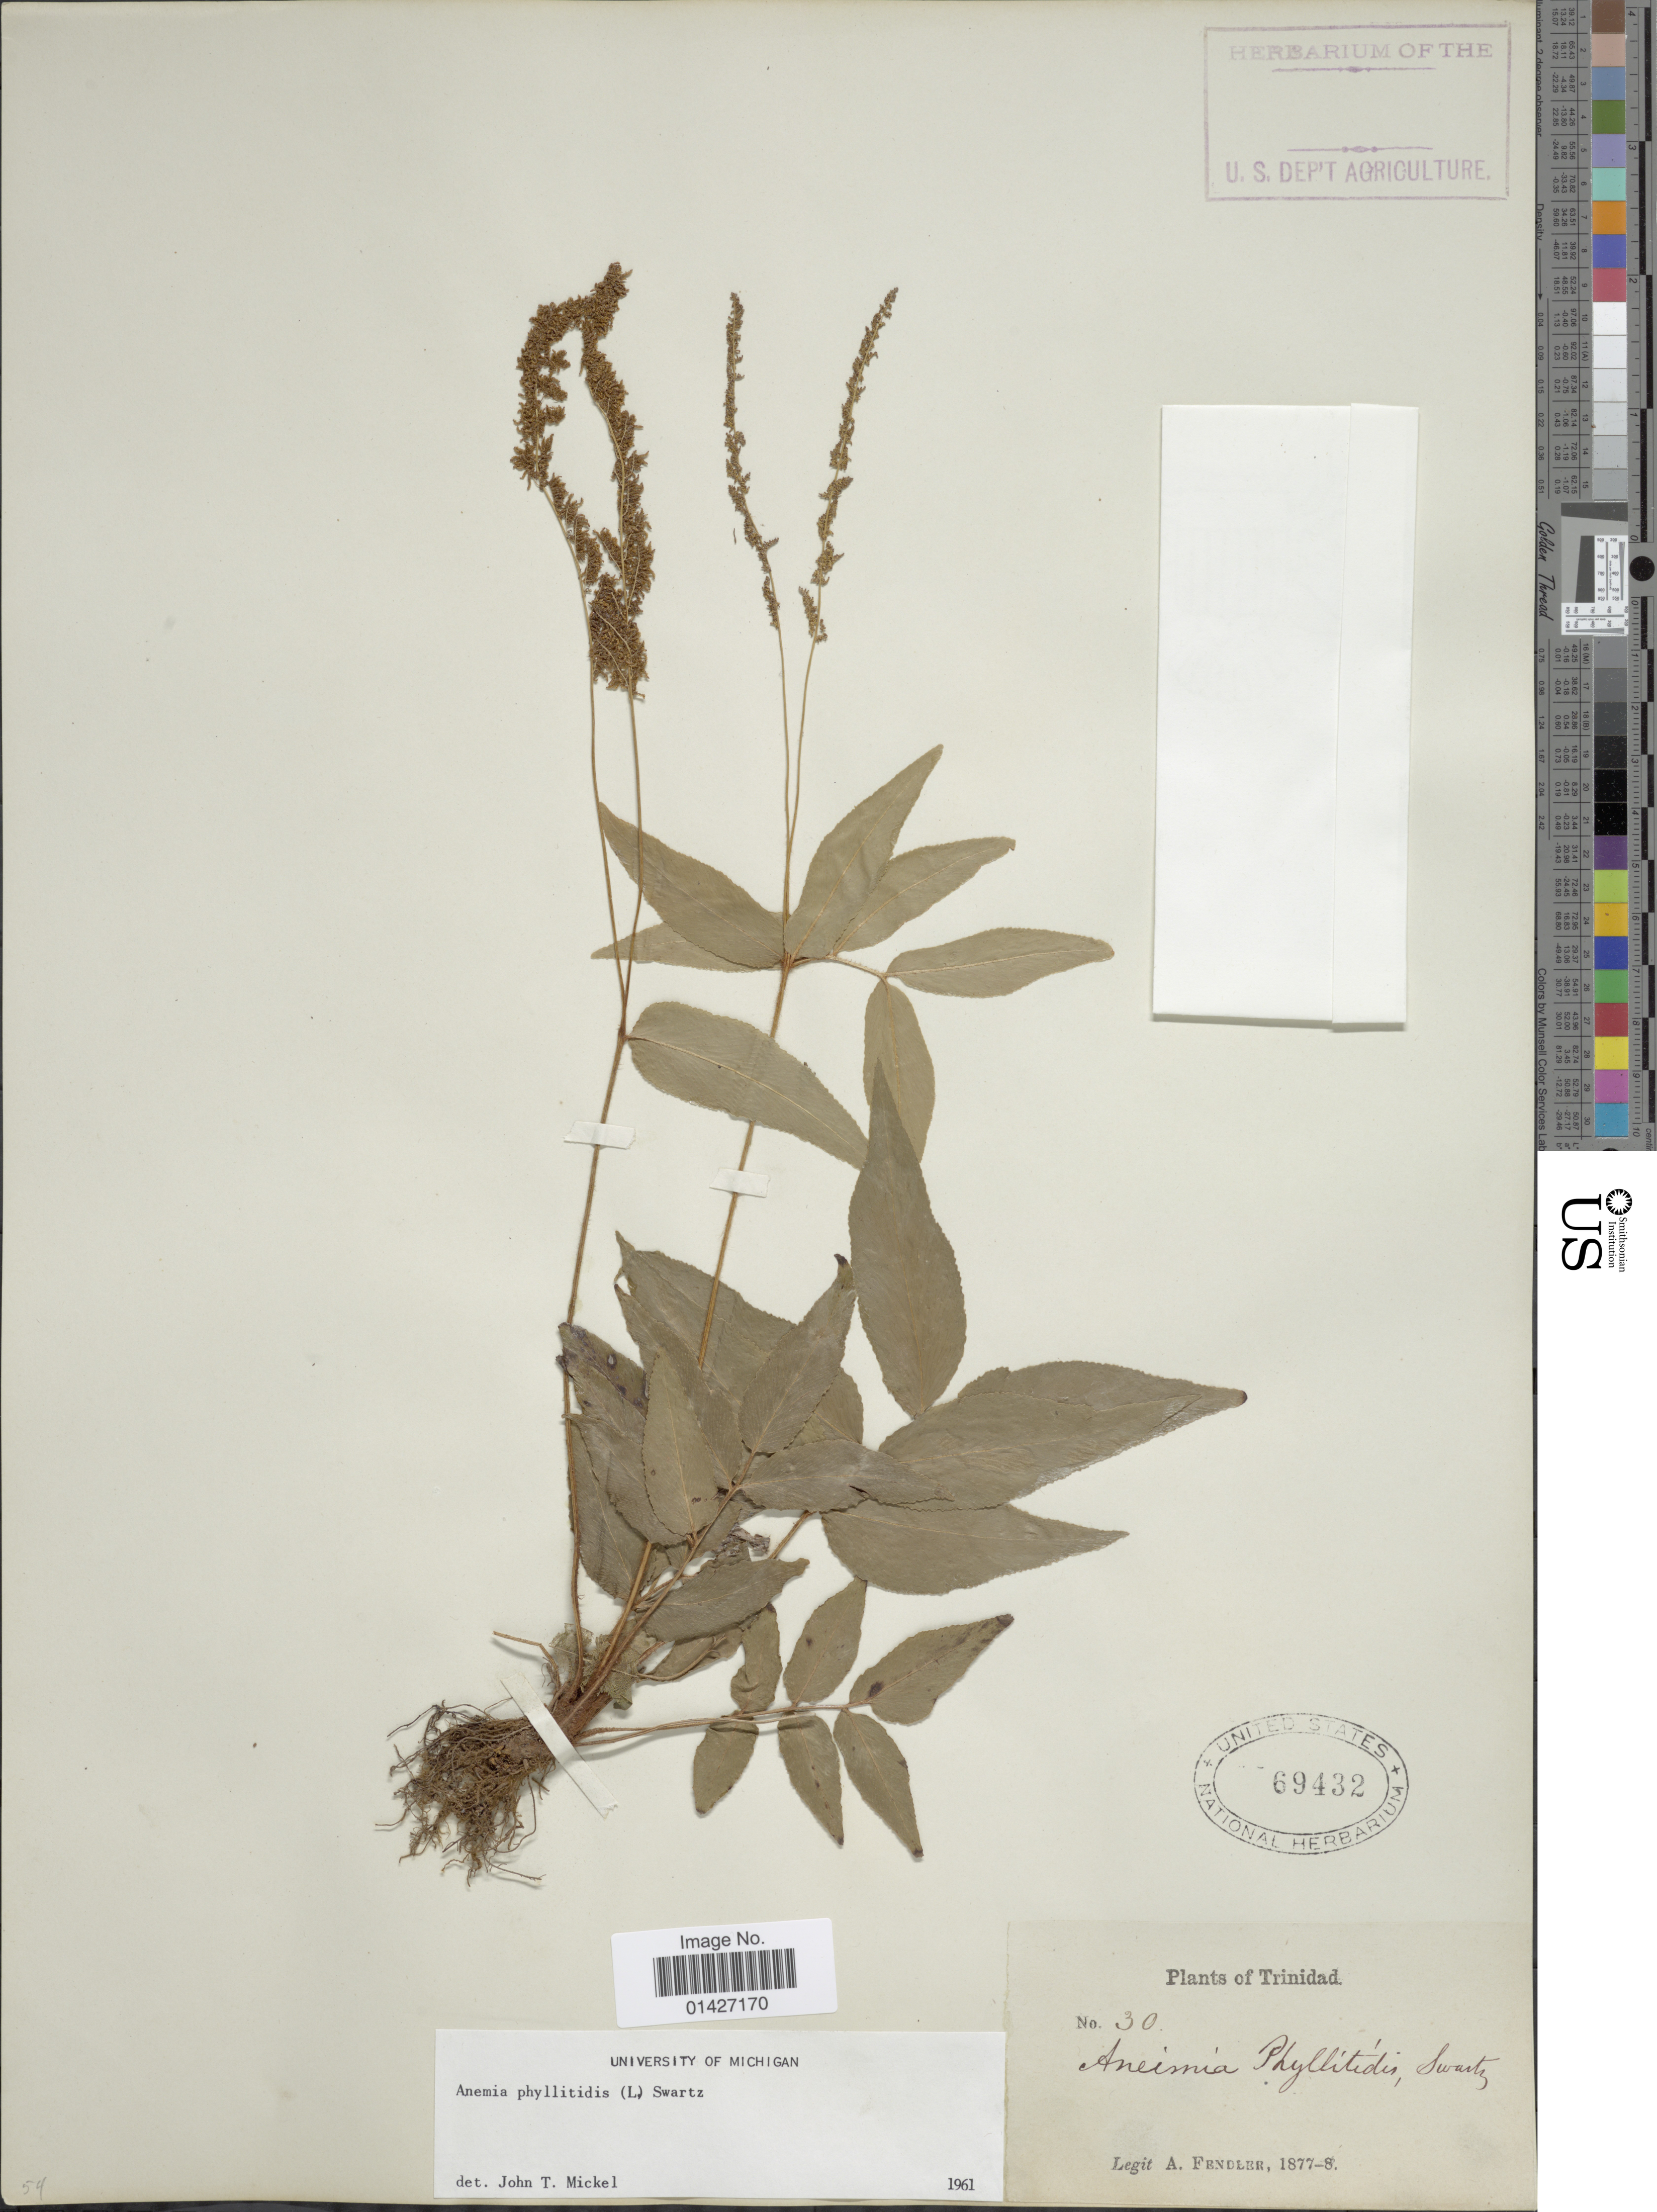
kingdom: Plantae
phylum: Tracheophyta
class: Polypodiopsida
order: Schizaeales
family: Anemiaceae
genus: Anemia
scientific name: Anemia phyllitidis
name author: (L.) Sw.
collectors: A. Fendler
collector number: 30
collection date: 1877-08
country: Trinidad and Tobago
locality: Trinidad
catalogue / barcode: US 69432